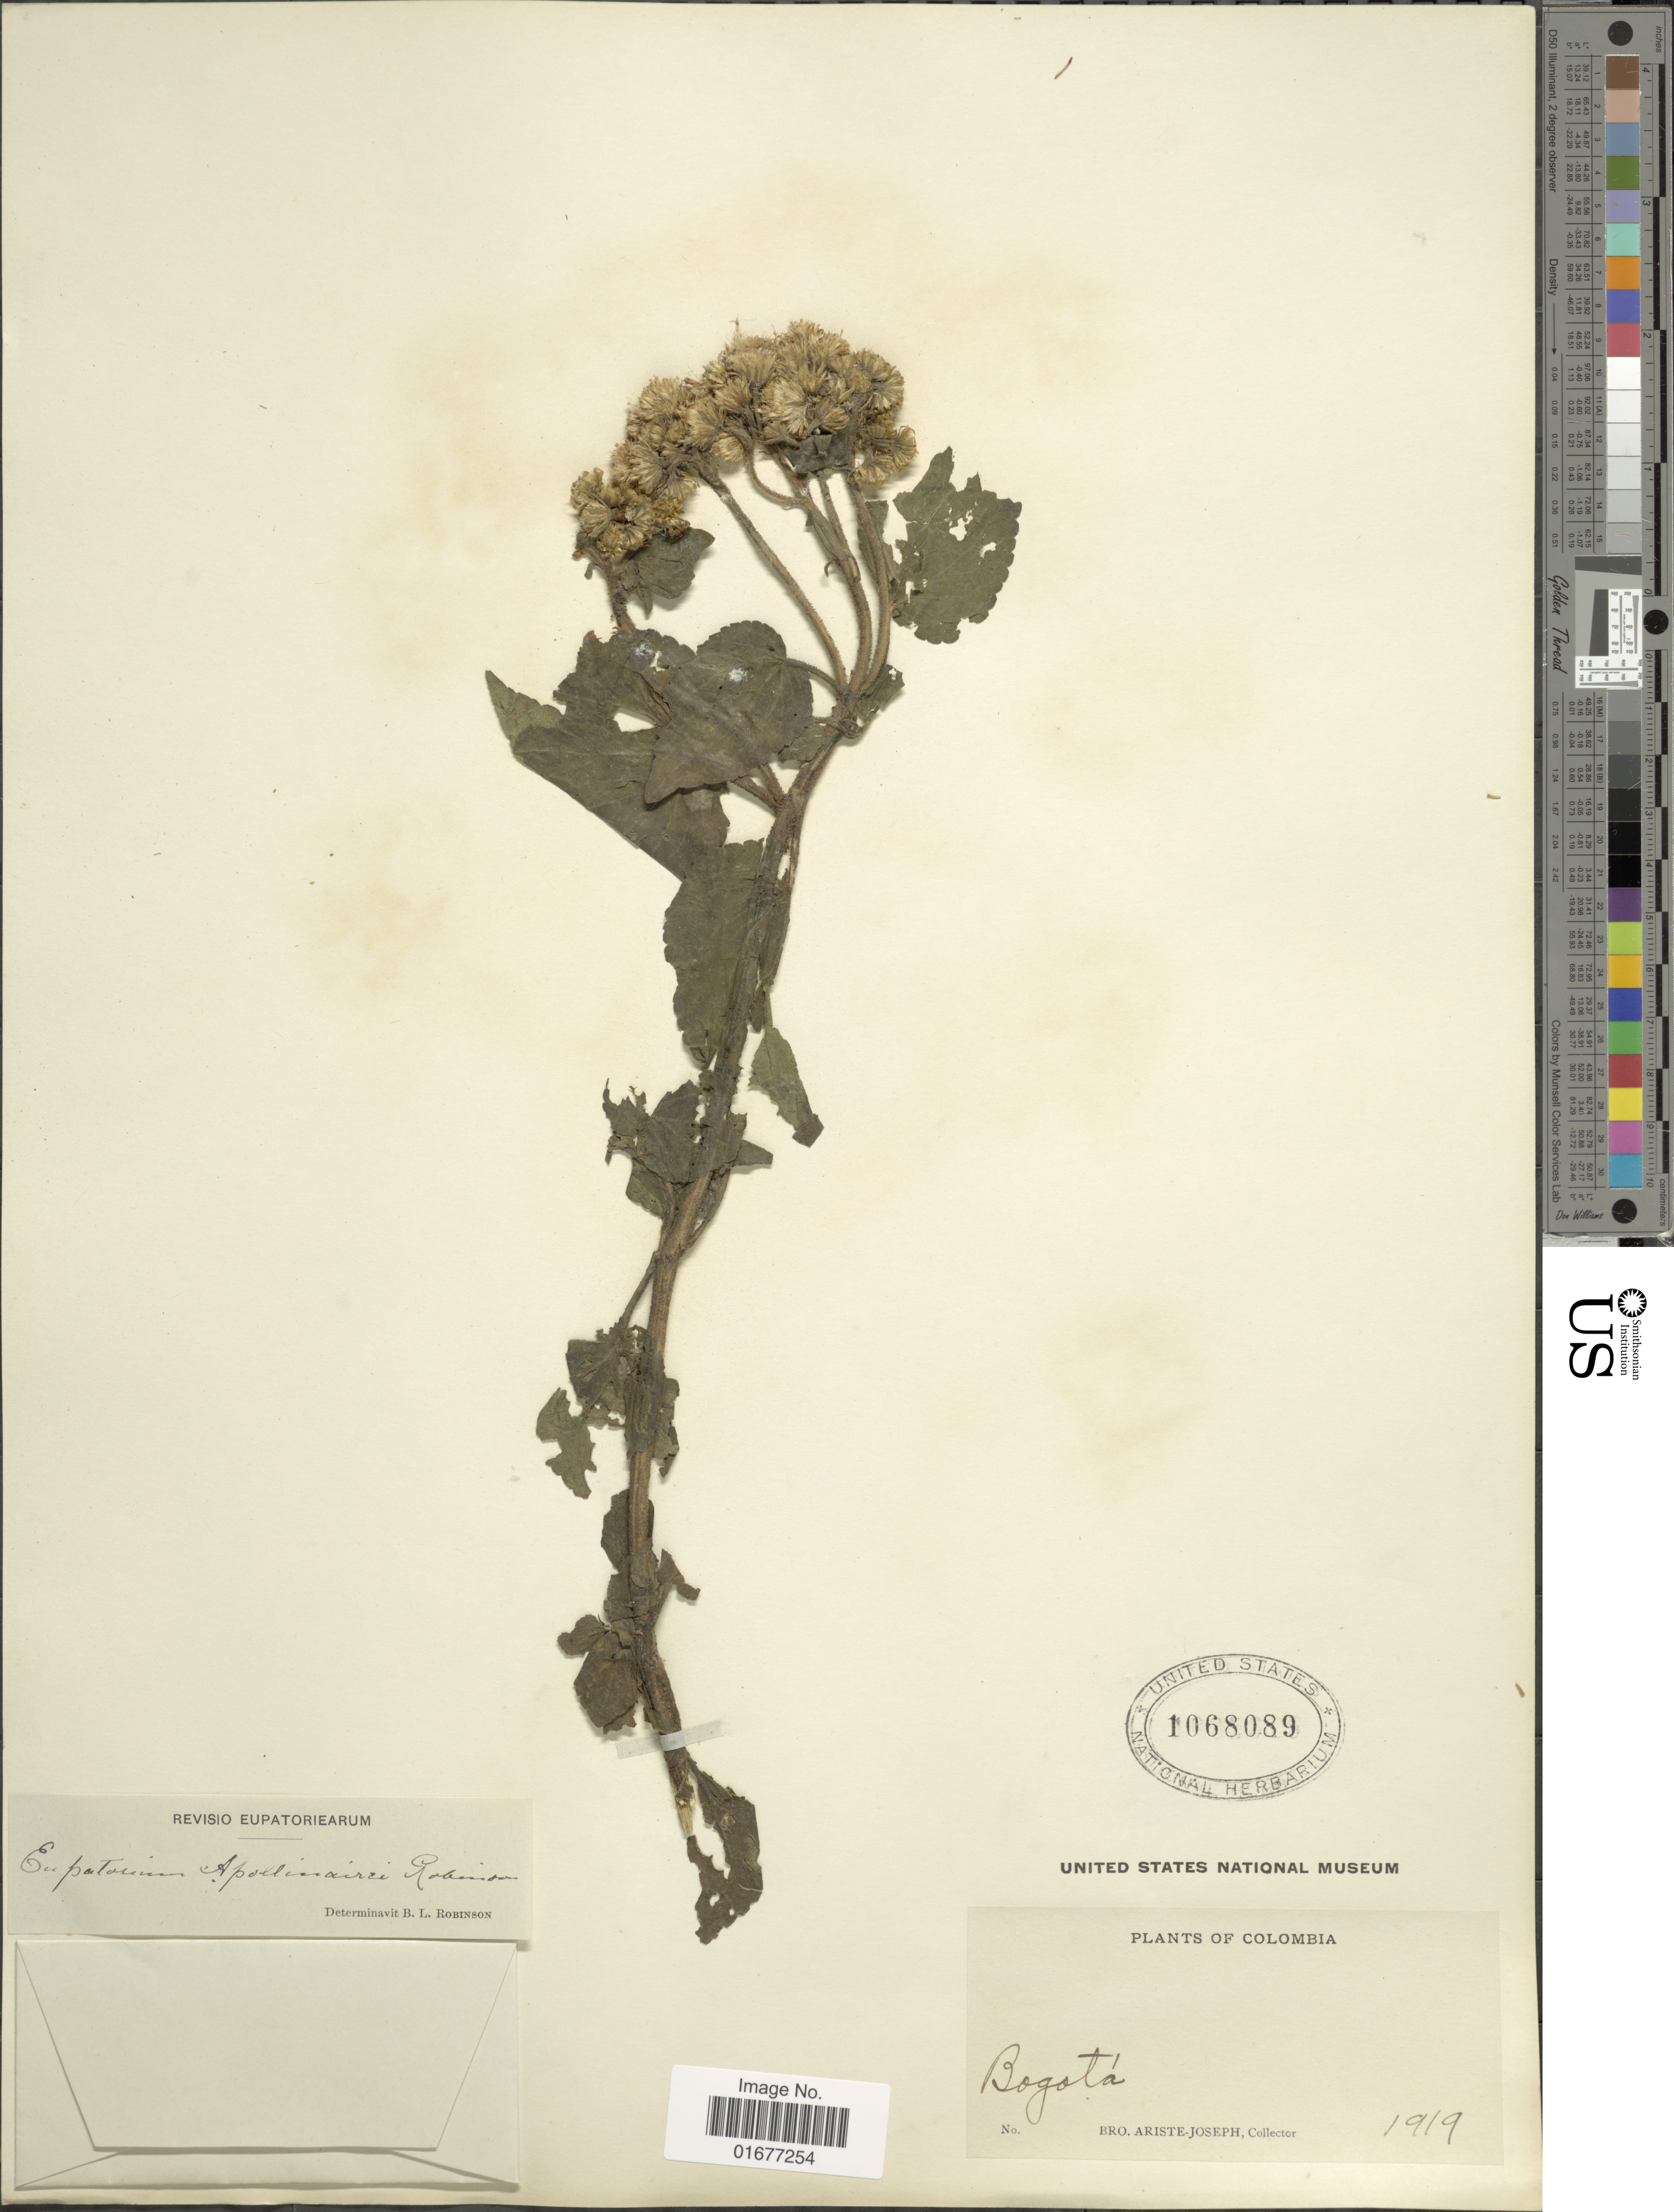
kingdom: Plantae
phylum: Tracheophyta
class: Magnoliopsida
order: Asterales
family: Asteraceae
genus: Ageratina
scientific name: Ageratina apollinairei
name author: (B.L. Rob.) R.M. King & H. Rob.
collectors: Bro. Ariste-Joseph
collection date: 1919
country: Colombia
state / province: Bogota D.C.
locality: Bogota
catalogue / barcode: US 1068089